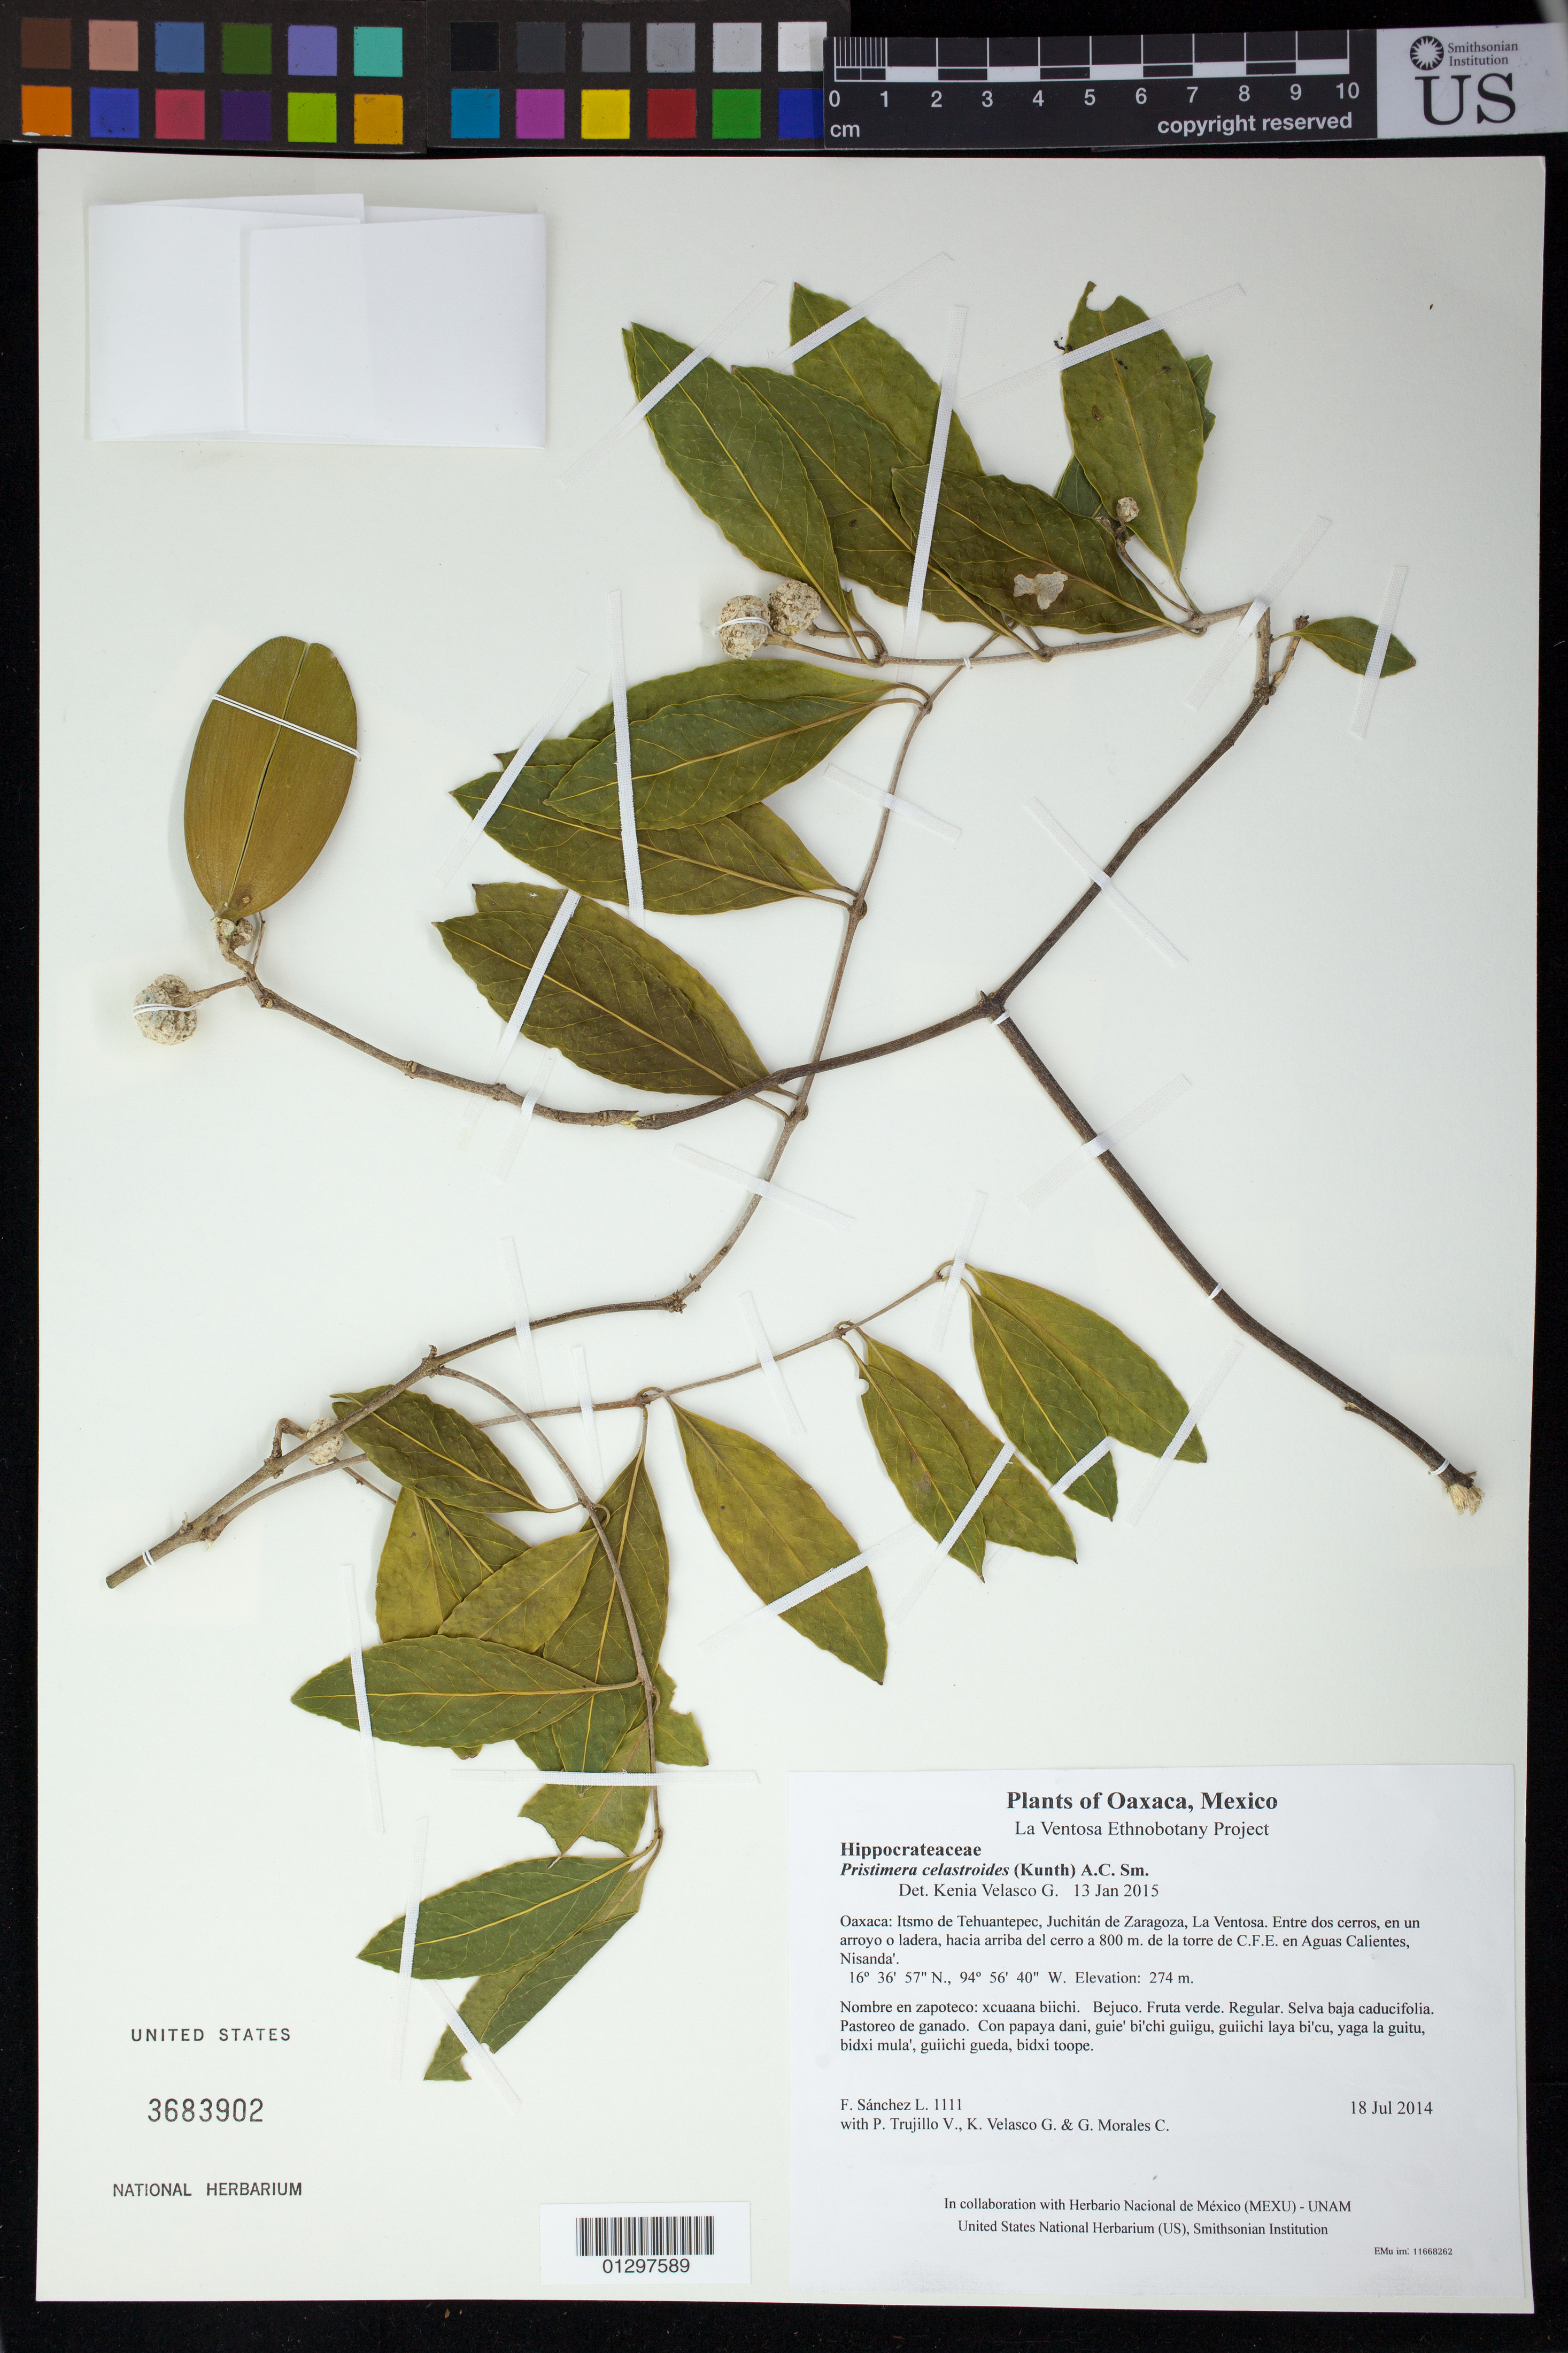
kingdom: Plantae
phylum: Tracheophyta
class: Magnoliopsida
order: Celastrales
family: Celastraceae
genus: Pristimera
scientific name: Pristimera celastroides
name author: (Kunth) A.C. Sm.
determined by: Velasco G., Kenia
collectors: F. Sánchez L., P. Trujillo V., K. Velasco G. & G. Morales C.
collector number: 1111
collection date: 2014-07-18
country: Mexico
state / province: Oaxaca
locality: Itsmo de Tehuantepec, Juchitán de Zaragoza, La Ventosa. Entre dos cerros, en un arroyo o ladera, hacia arriba del cerro a 800 m. de la torre de C.F.E. en Aguas Calientes, Nisanda'.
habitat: Selva baja caducifolia. Pastoreo de ganado.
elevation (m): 274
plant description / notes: MEXU, US; Luba'. Cuaananaxhi naga'. Nuu.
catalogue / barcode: US 3683902